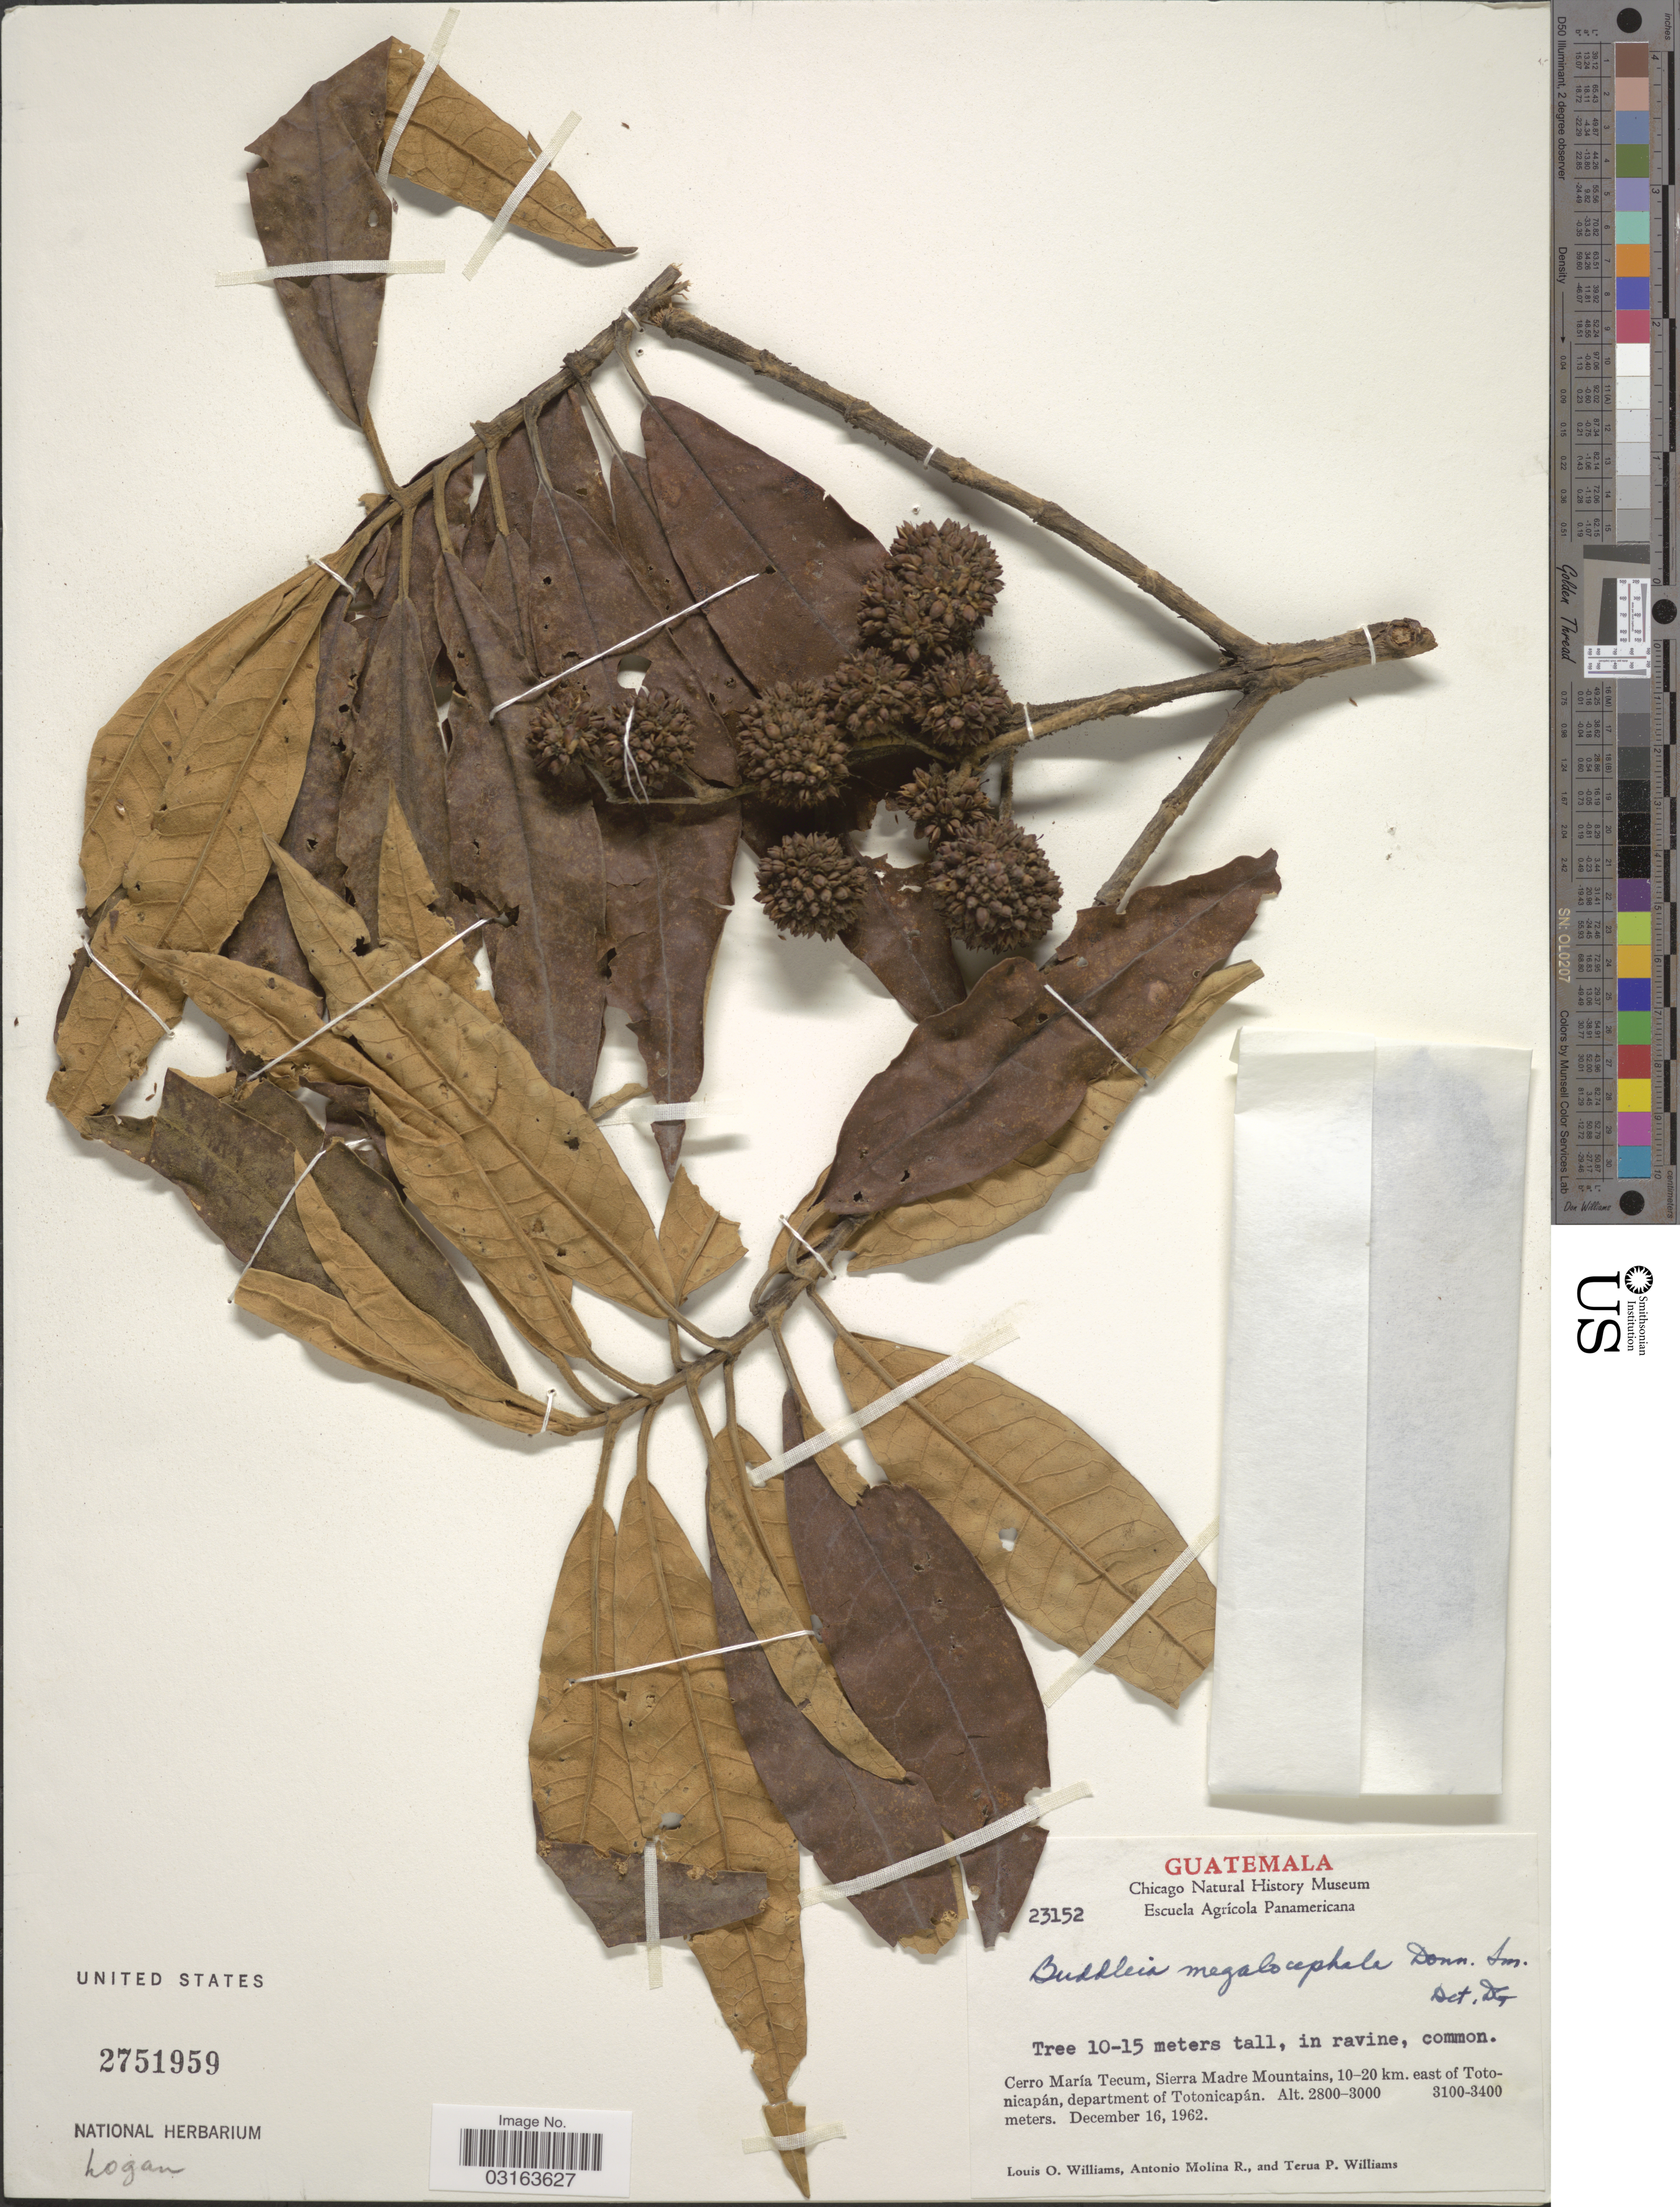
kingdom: Plantae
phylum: Tracheophyta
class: Magnoliopsida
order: Lamiales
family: Scrophulariaceae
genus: Buddleja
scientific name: Buddleja megalocephala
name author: Donn. Sm.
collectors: L. O. Williams, A. Molina R. & T. Williams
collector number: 23152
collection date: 1962-12-16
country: Guatemala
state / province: Totonicapan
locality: Cerro María Tecum, Sierra Madre Mountains, 10-20 km. east of Totonicapán.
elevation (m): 2800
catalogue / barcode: US 2751959